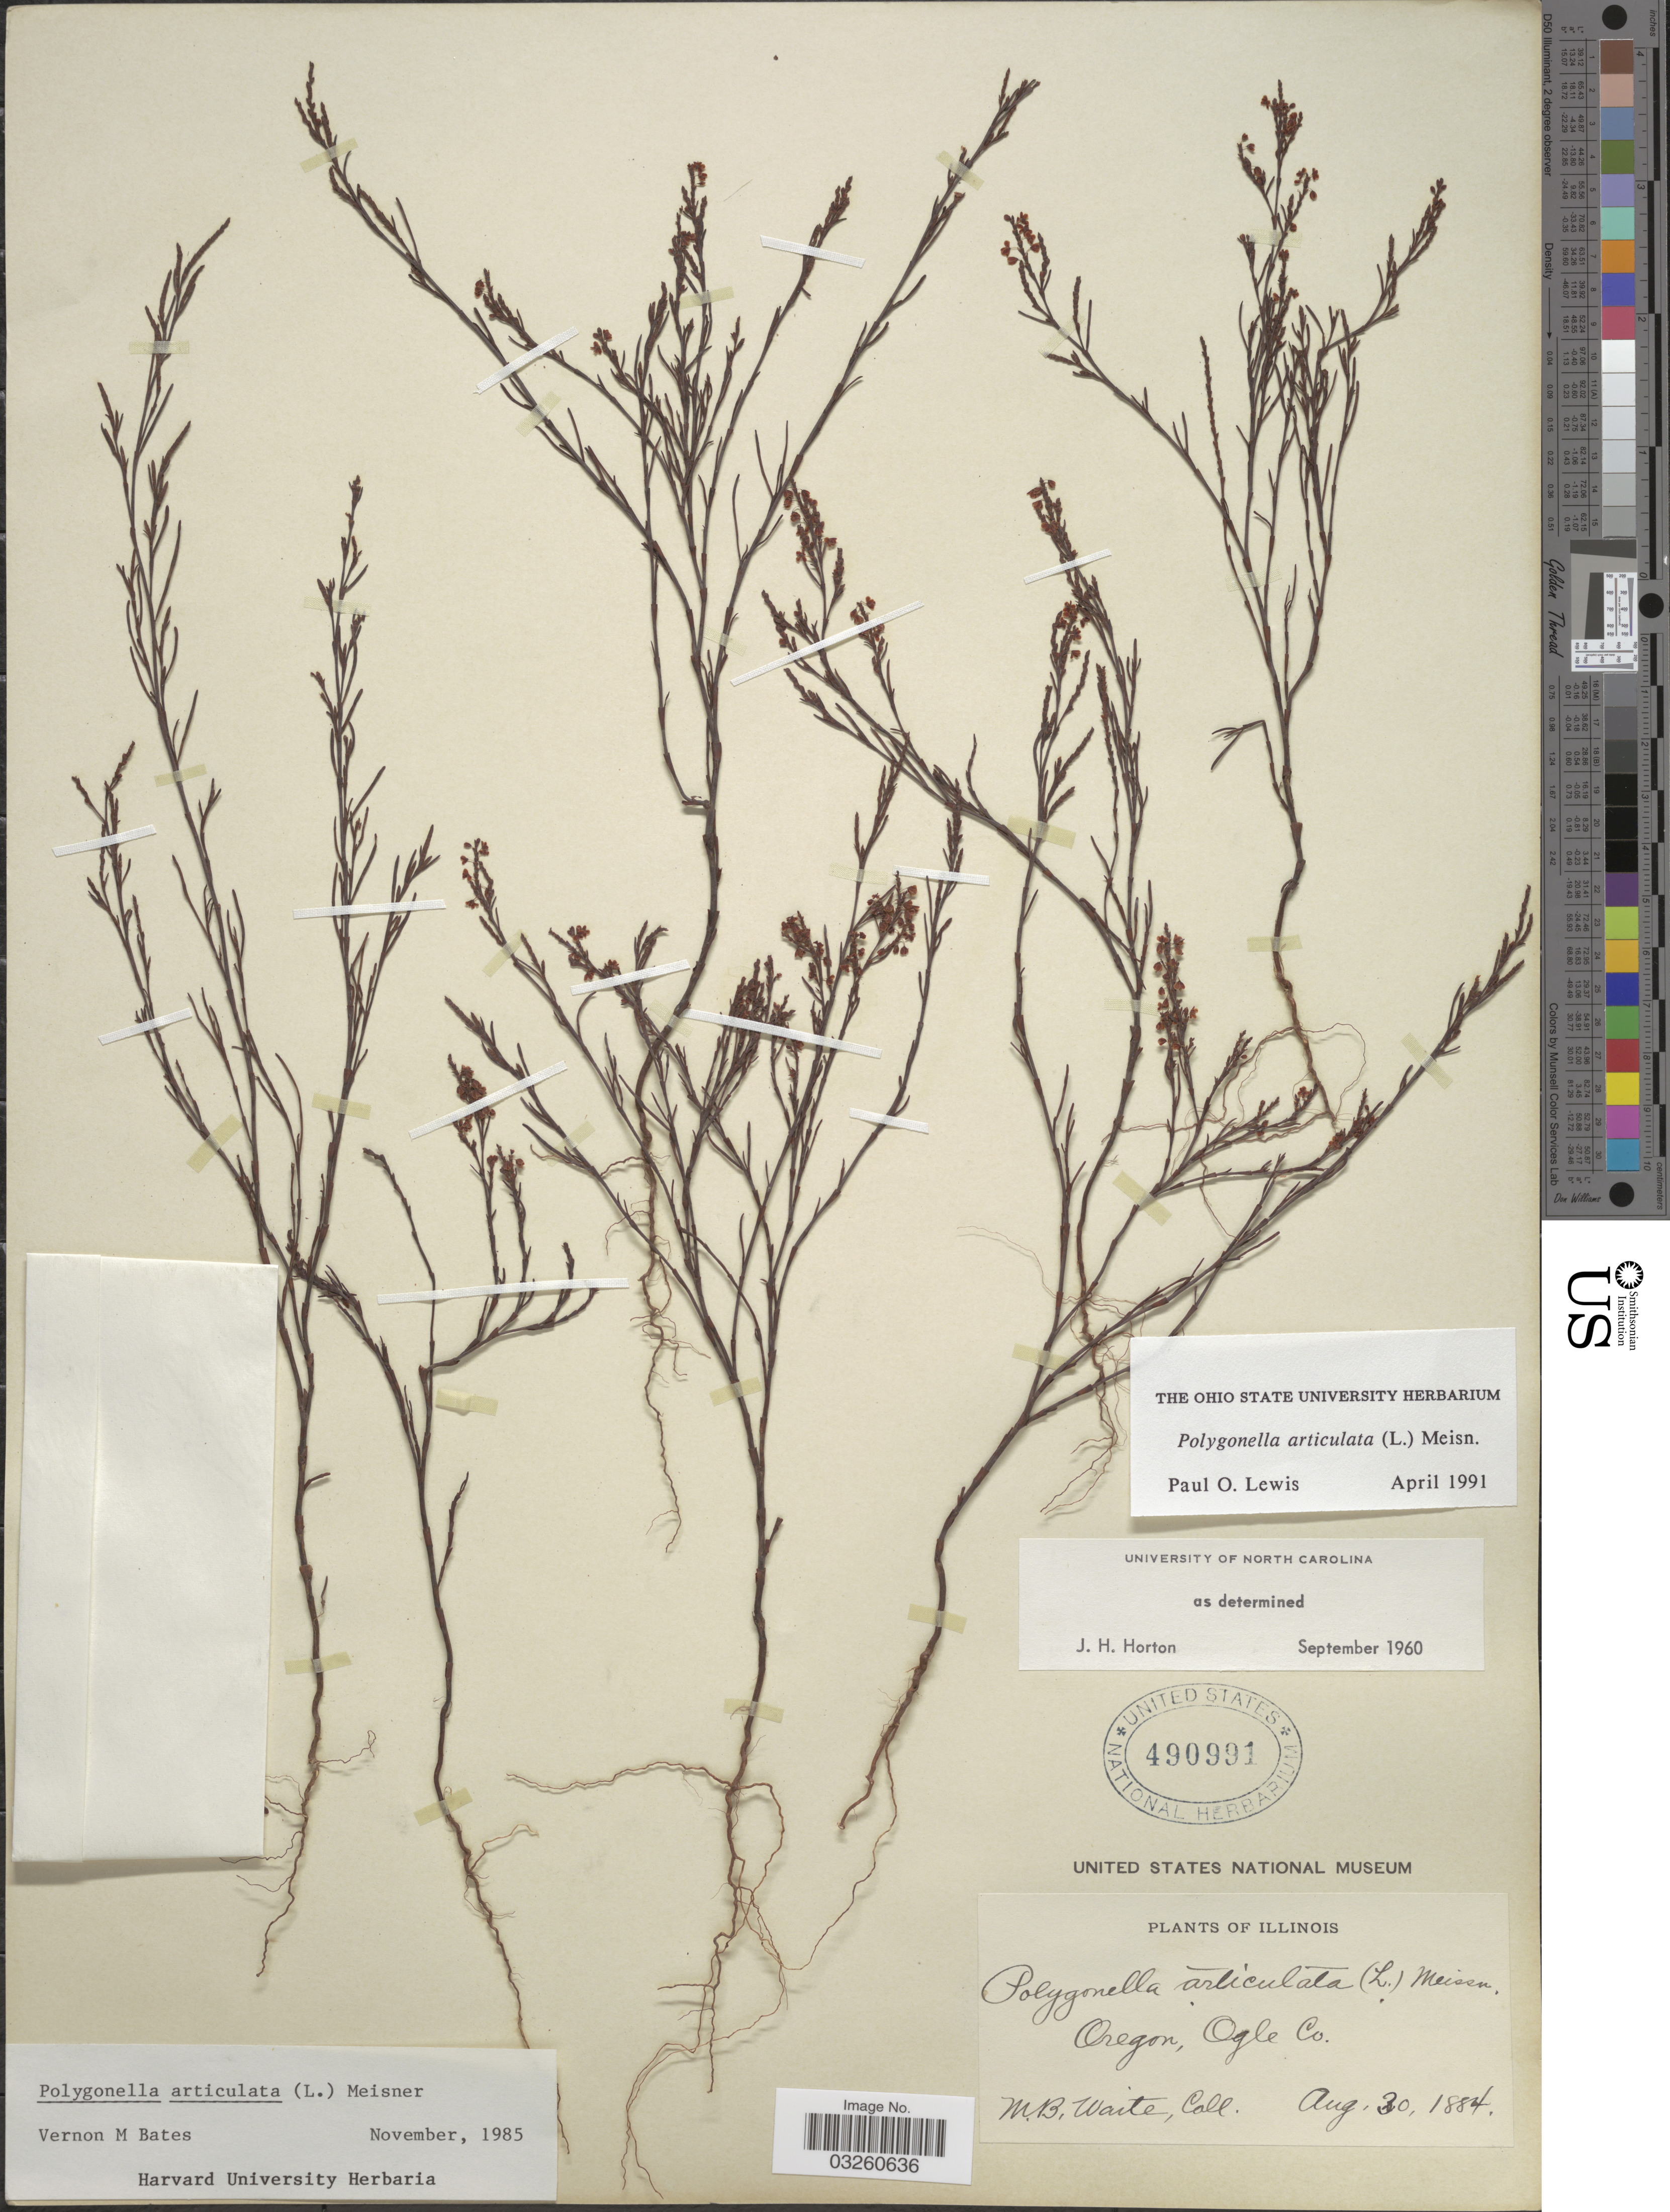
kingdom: Plantae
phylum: Tracheophyta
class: Magnoliopsida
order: Caryophyllales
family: Polygonaceae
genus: Polygonella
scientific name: Polygonella articulata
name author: (L.) Meisn.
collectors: M. B. Waite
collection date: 1884-08-30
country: United States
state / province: Oregon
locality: Ogle Co.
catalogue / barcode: US 490991